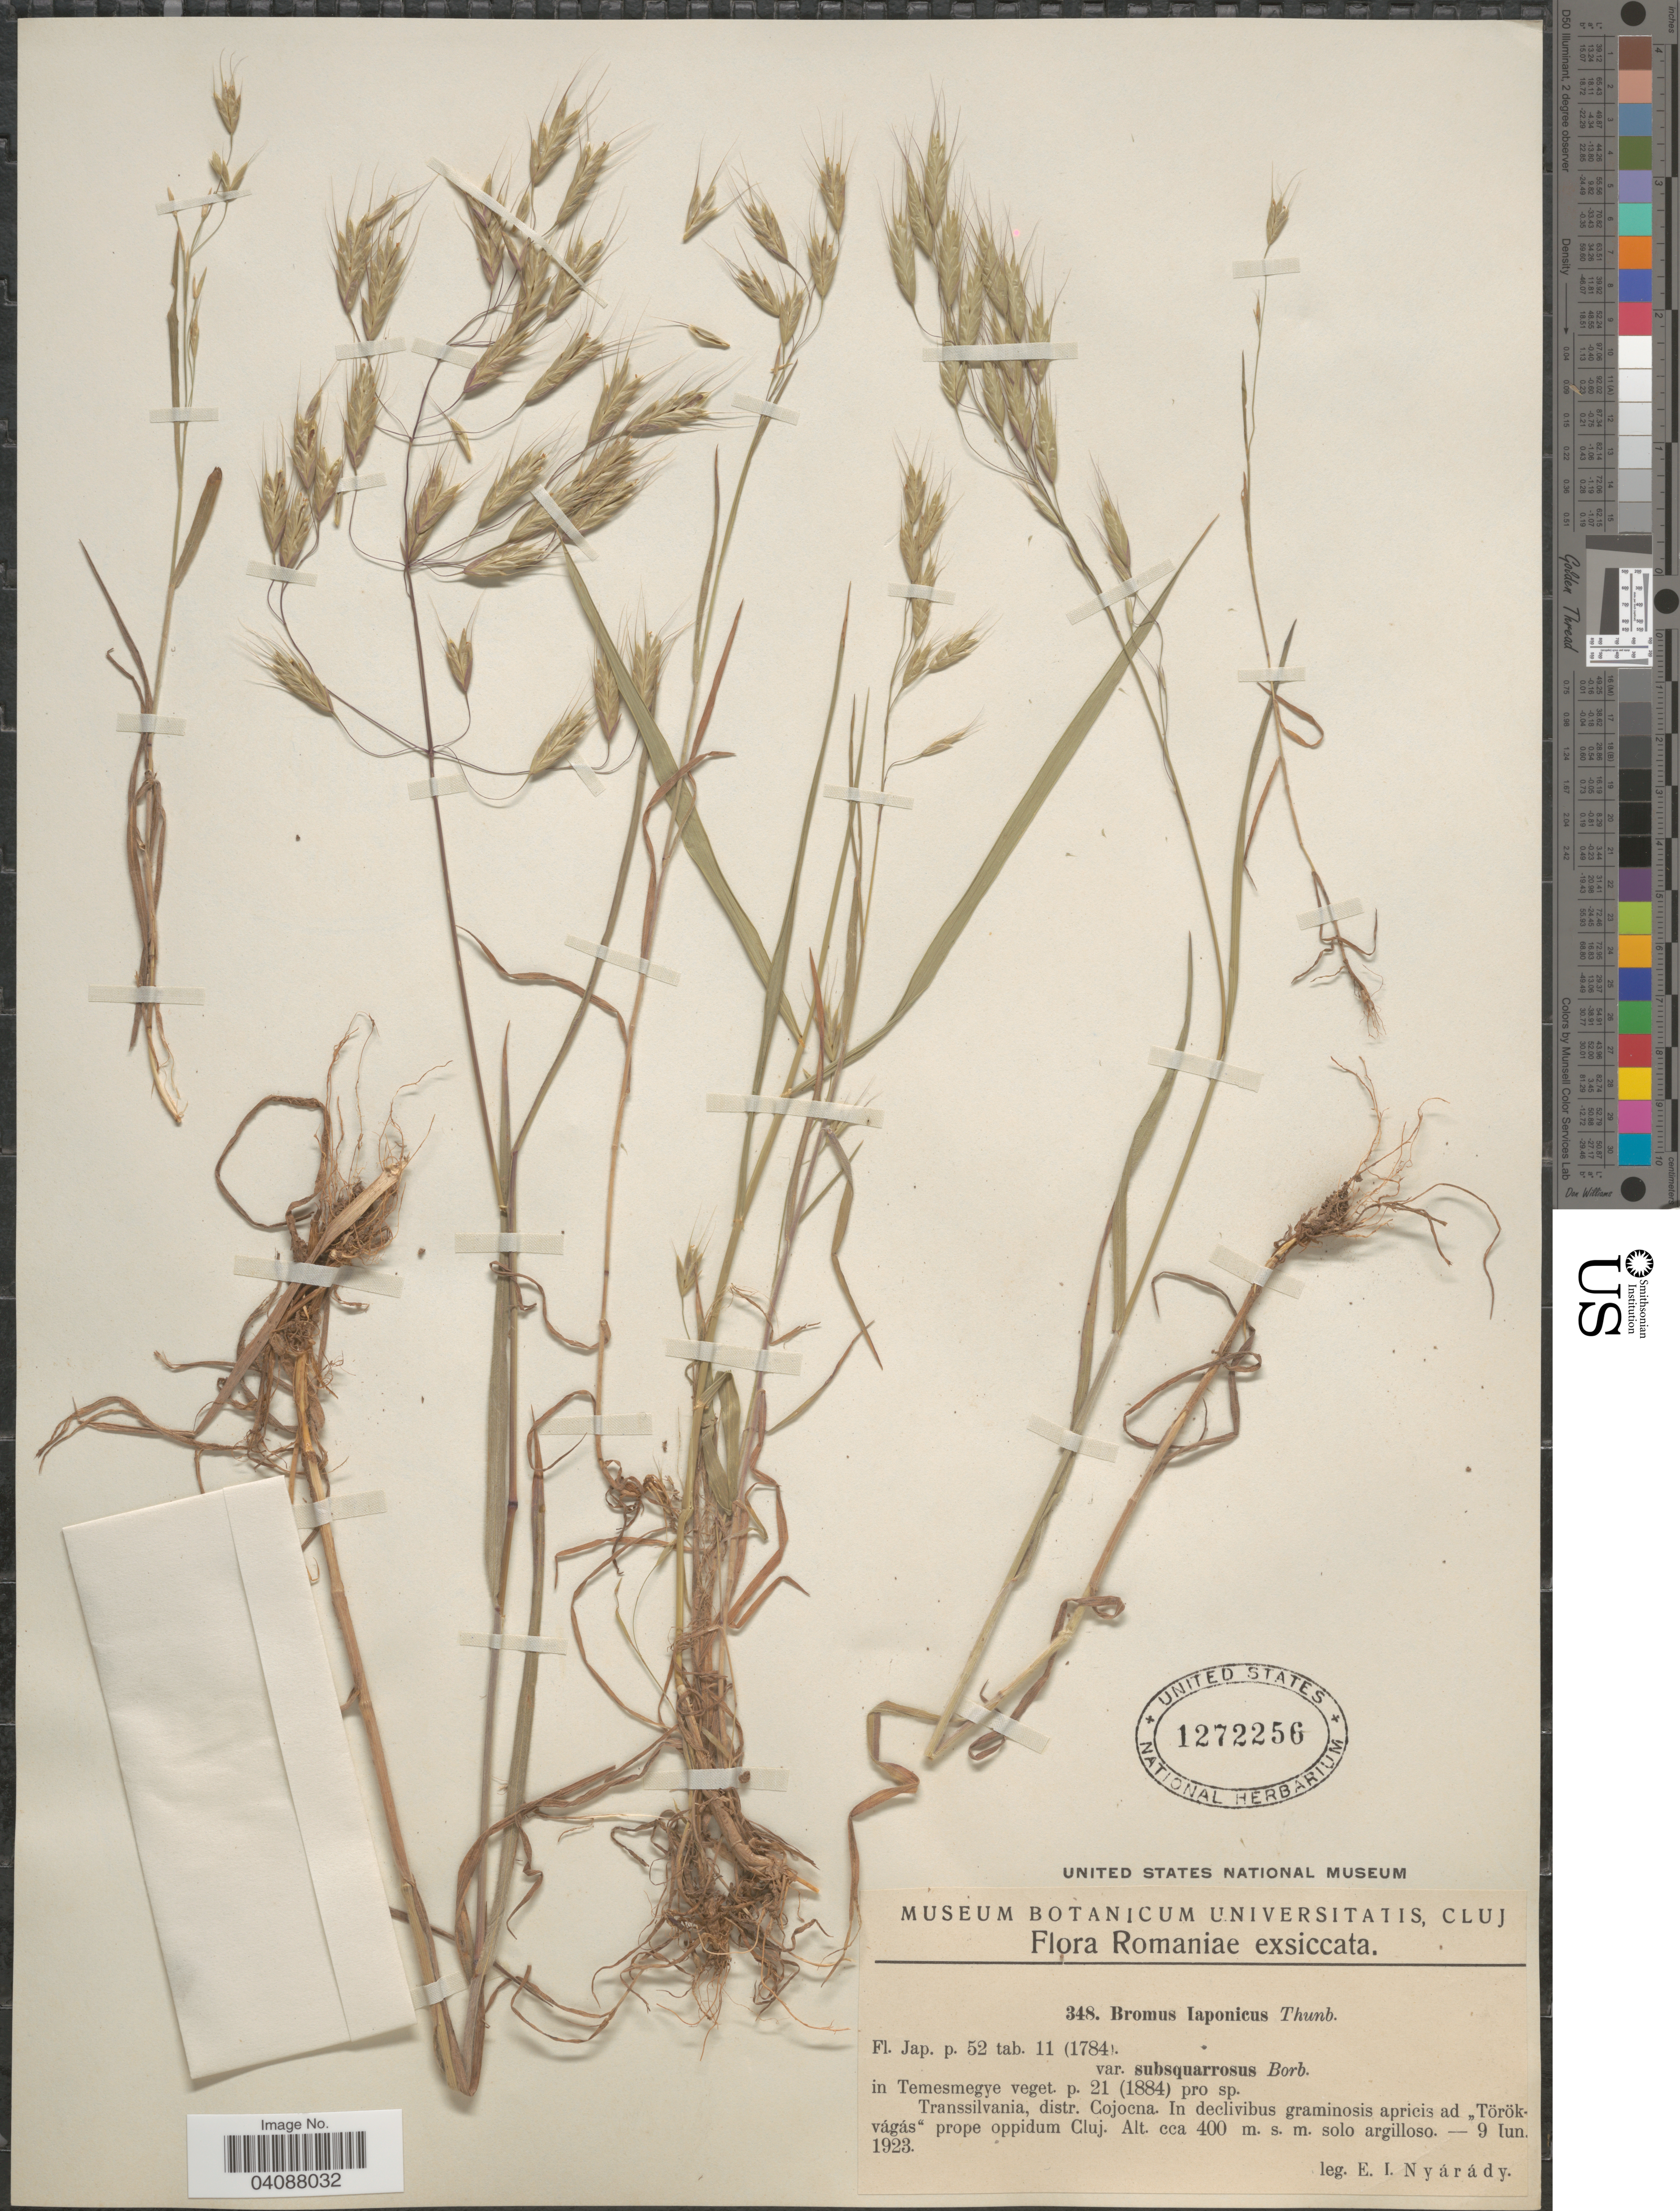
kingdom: Plantae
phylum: Tracheophyta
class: Liliopsida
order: Poales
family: Poaceae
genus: Bromus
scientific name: Bromus japonicus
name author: Houtt.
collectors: E. Nyárády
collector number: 348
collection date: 1923-06-09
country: Romania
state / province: Cluj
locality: Transsilvania, distr. Cojocna. In declivibus graminosis apricis ad "Törökvágás" prope oppidum Cluj.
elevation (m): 400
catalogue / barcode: US 1272256